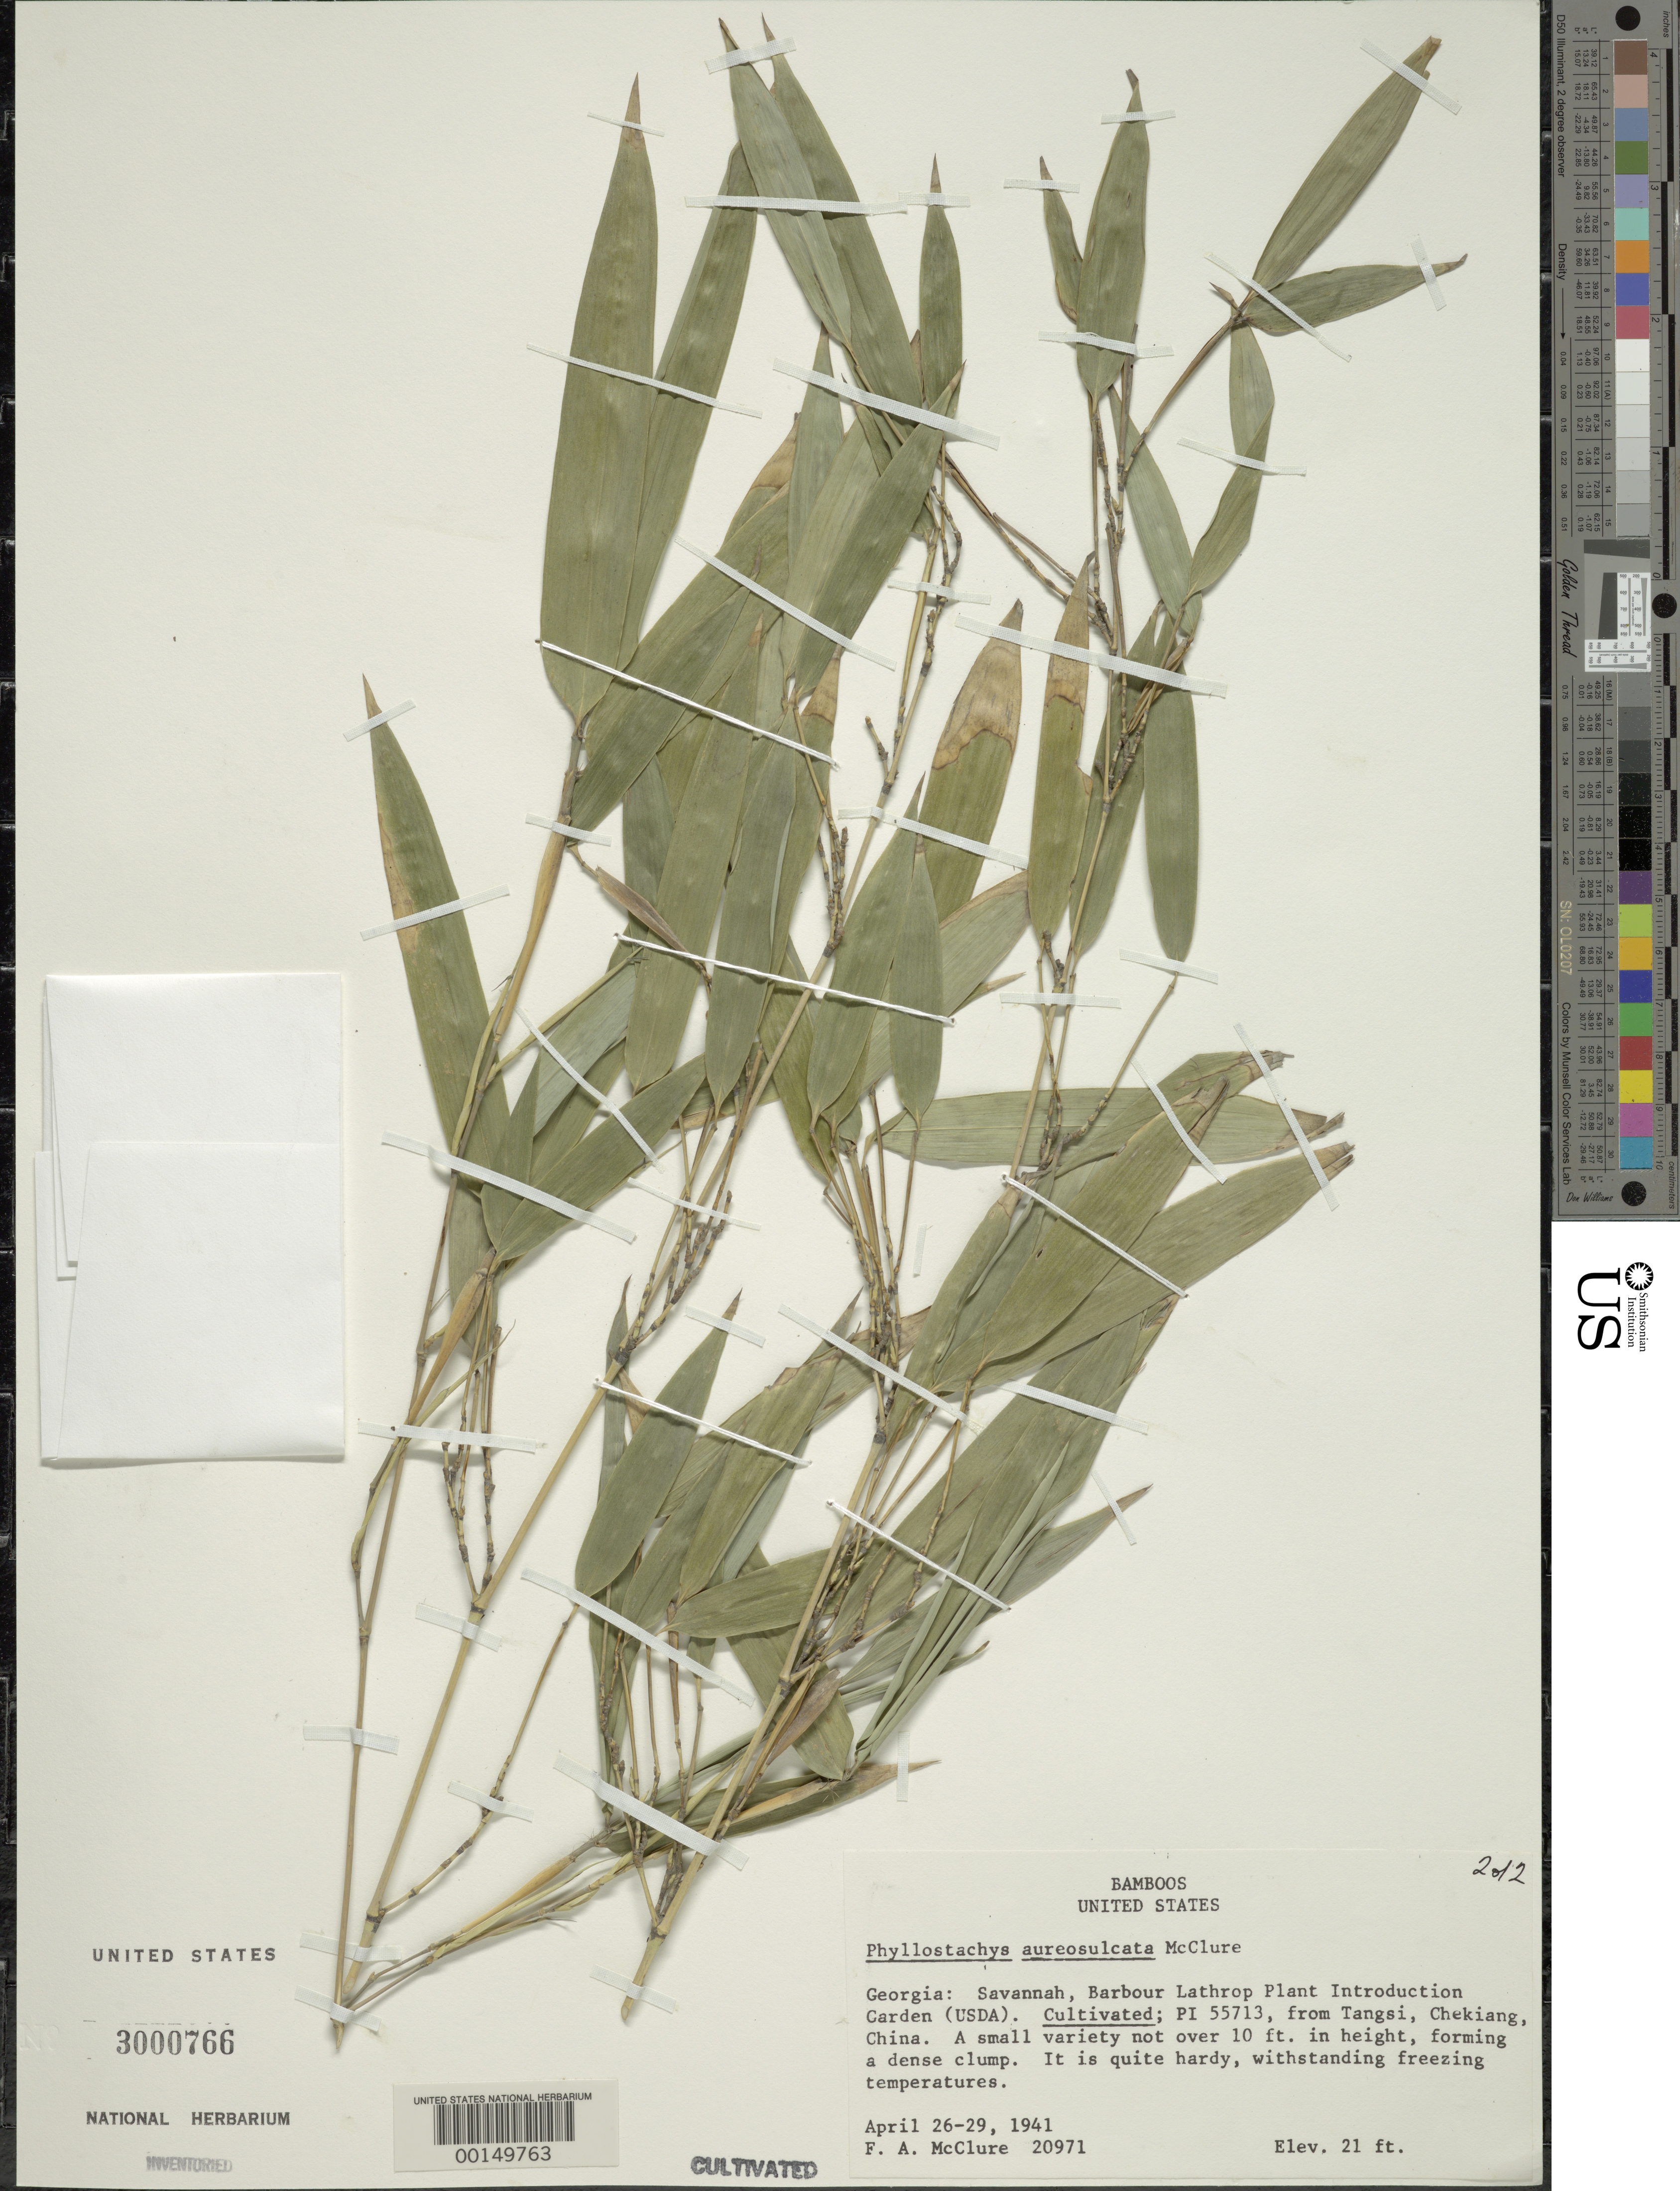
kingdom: Plantae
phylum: Tracheophyta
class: Liliopsida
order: Poales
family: Poaceae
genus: Phyllostachys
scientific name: Phyllostachys aureosulcata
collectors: F. A. McClure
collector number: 20971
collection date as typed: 26 Apr 1941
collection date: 1941-04-26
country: United States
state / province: Georgia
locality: Savannah, barbour lathrop plant intro. garden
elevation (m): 6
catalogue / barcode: US 3000766